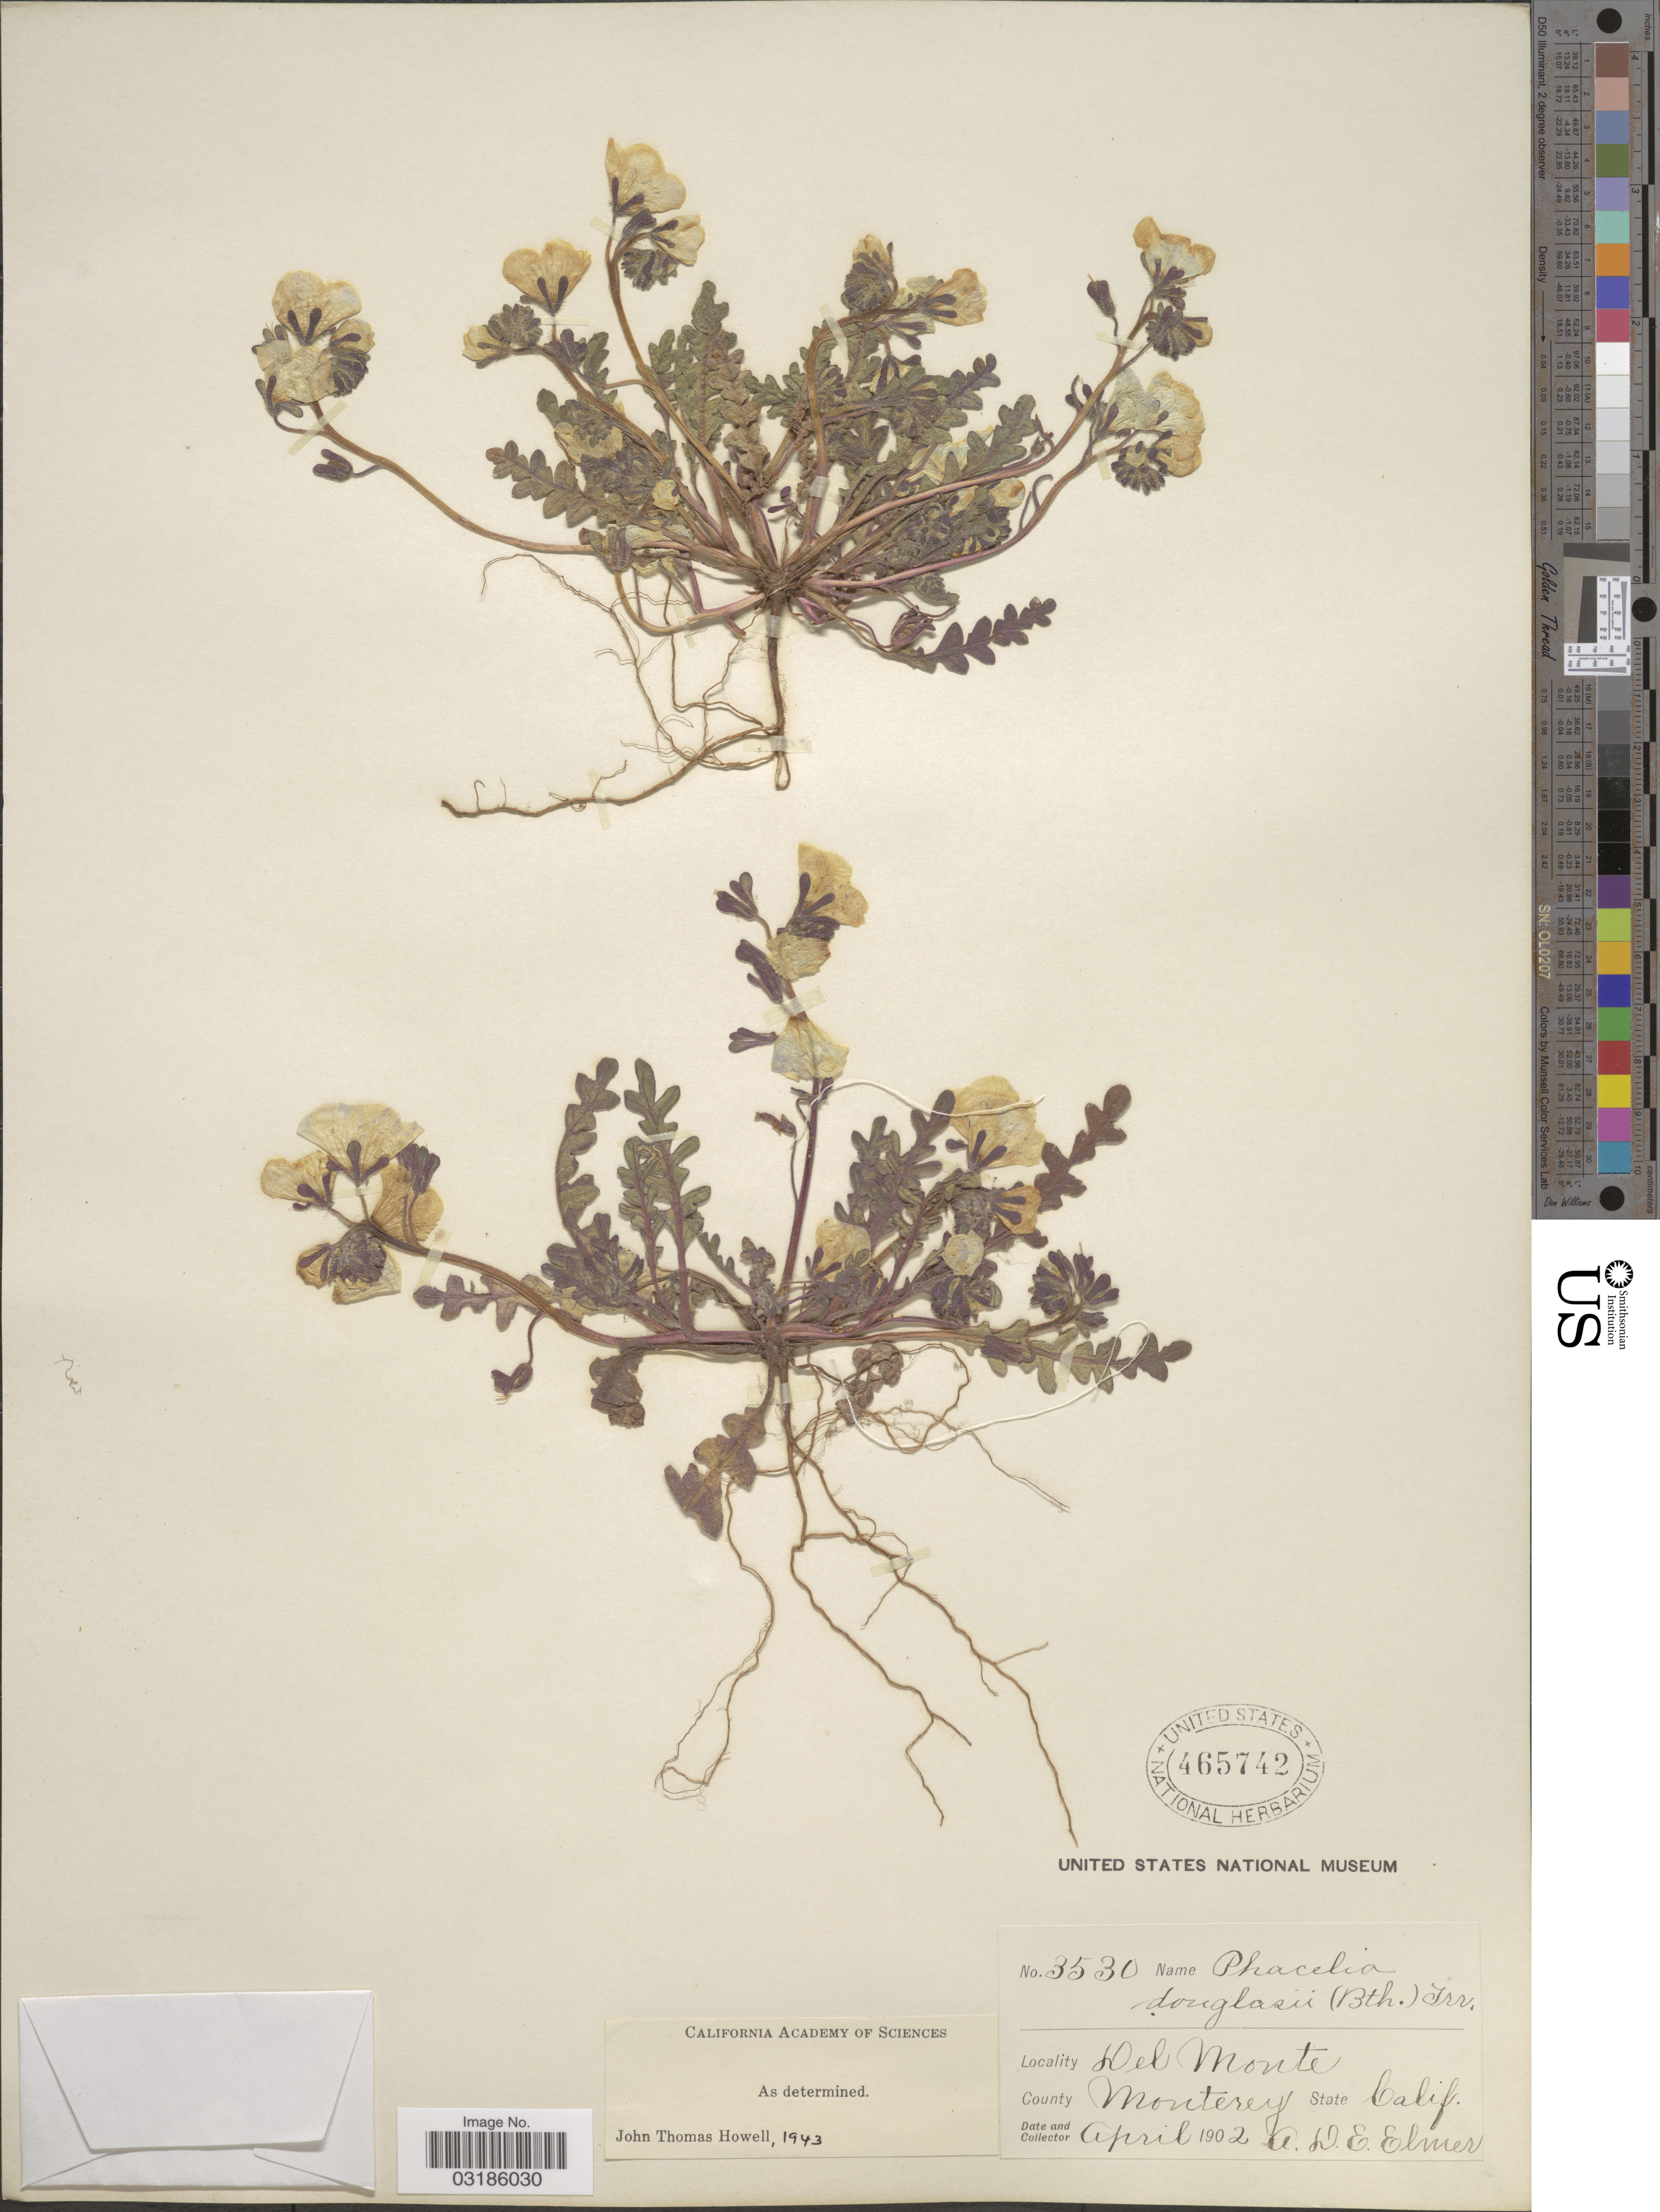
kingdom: Plantae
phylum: Tracheophyta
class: Magnoliopsida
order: Boraginales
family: Hydrophyllaceae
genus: Phacelia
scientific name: Phacelia douglasii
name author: (Benth.) Torr.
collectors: A. D. E. Elmer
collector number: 3530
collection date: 1902-04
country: United States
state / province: California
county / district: Monterey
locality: Del Monte. County Monterey.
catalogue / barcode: US 465742